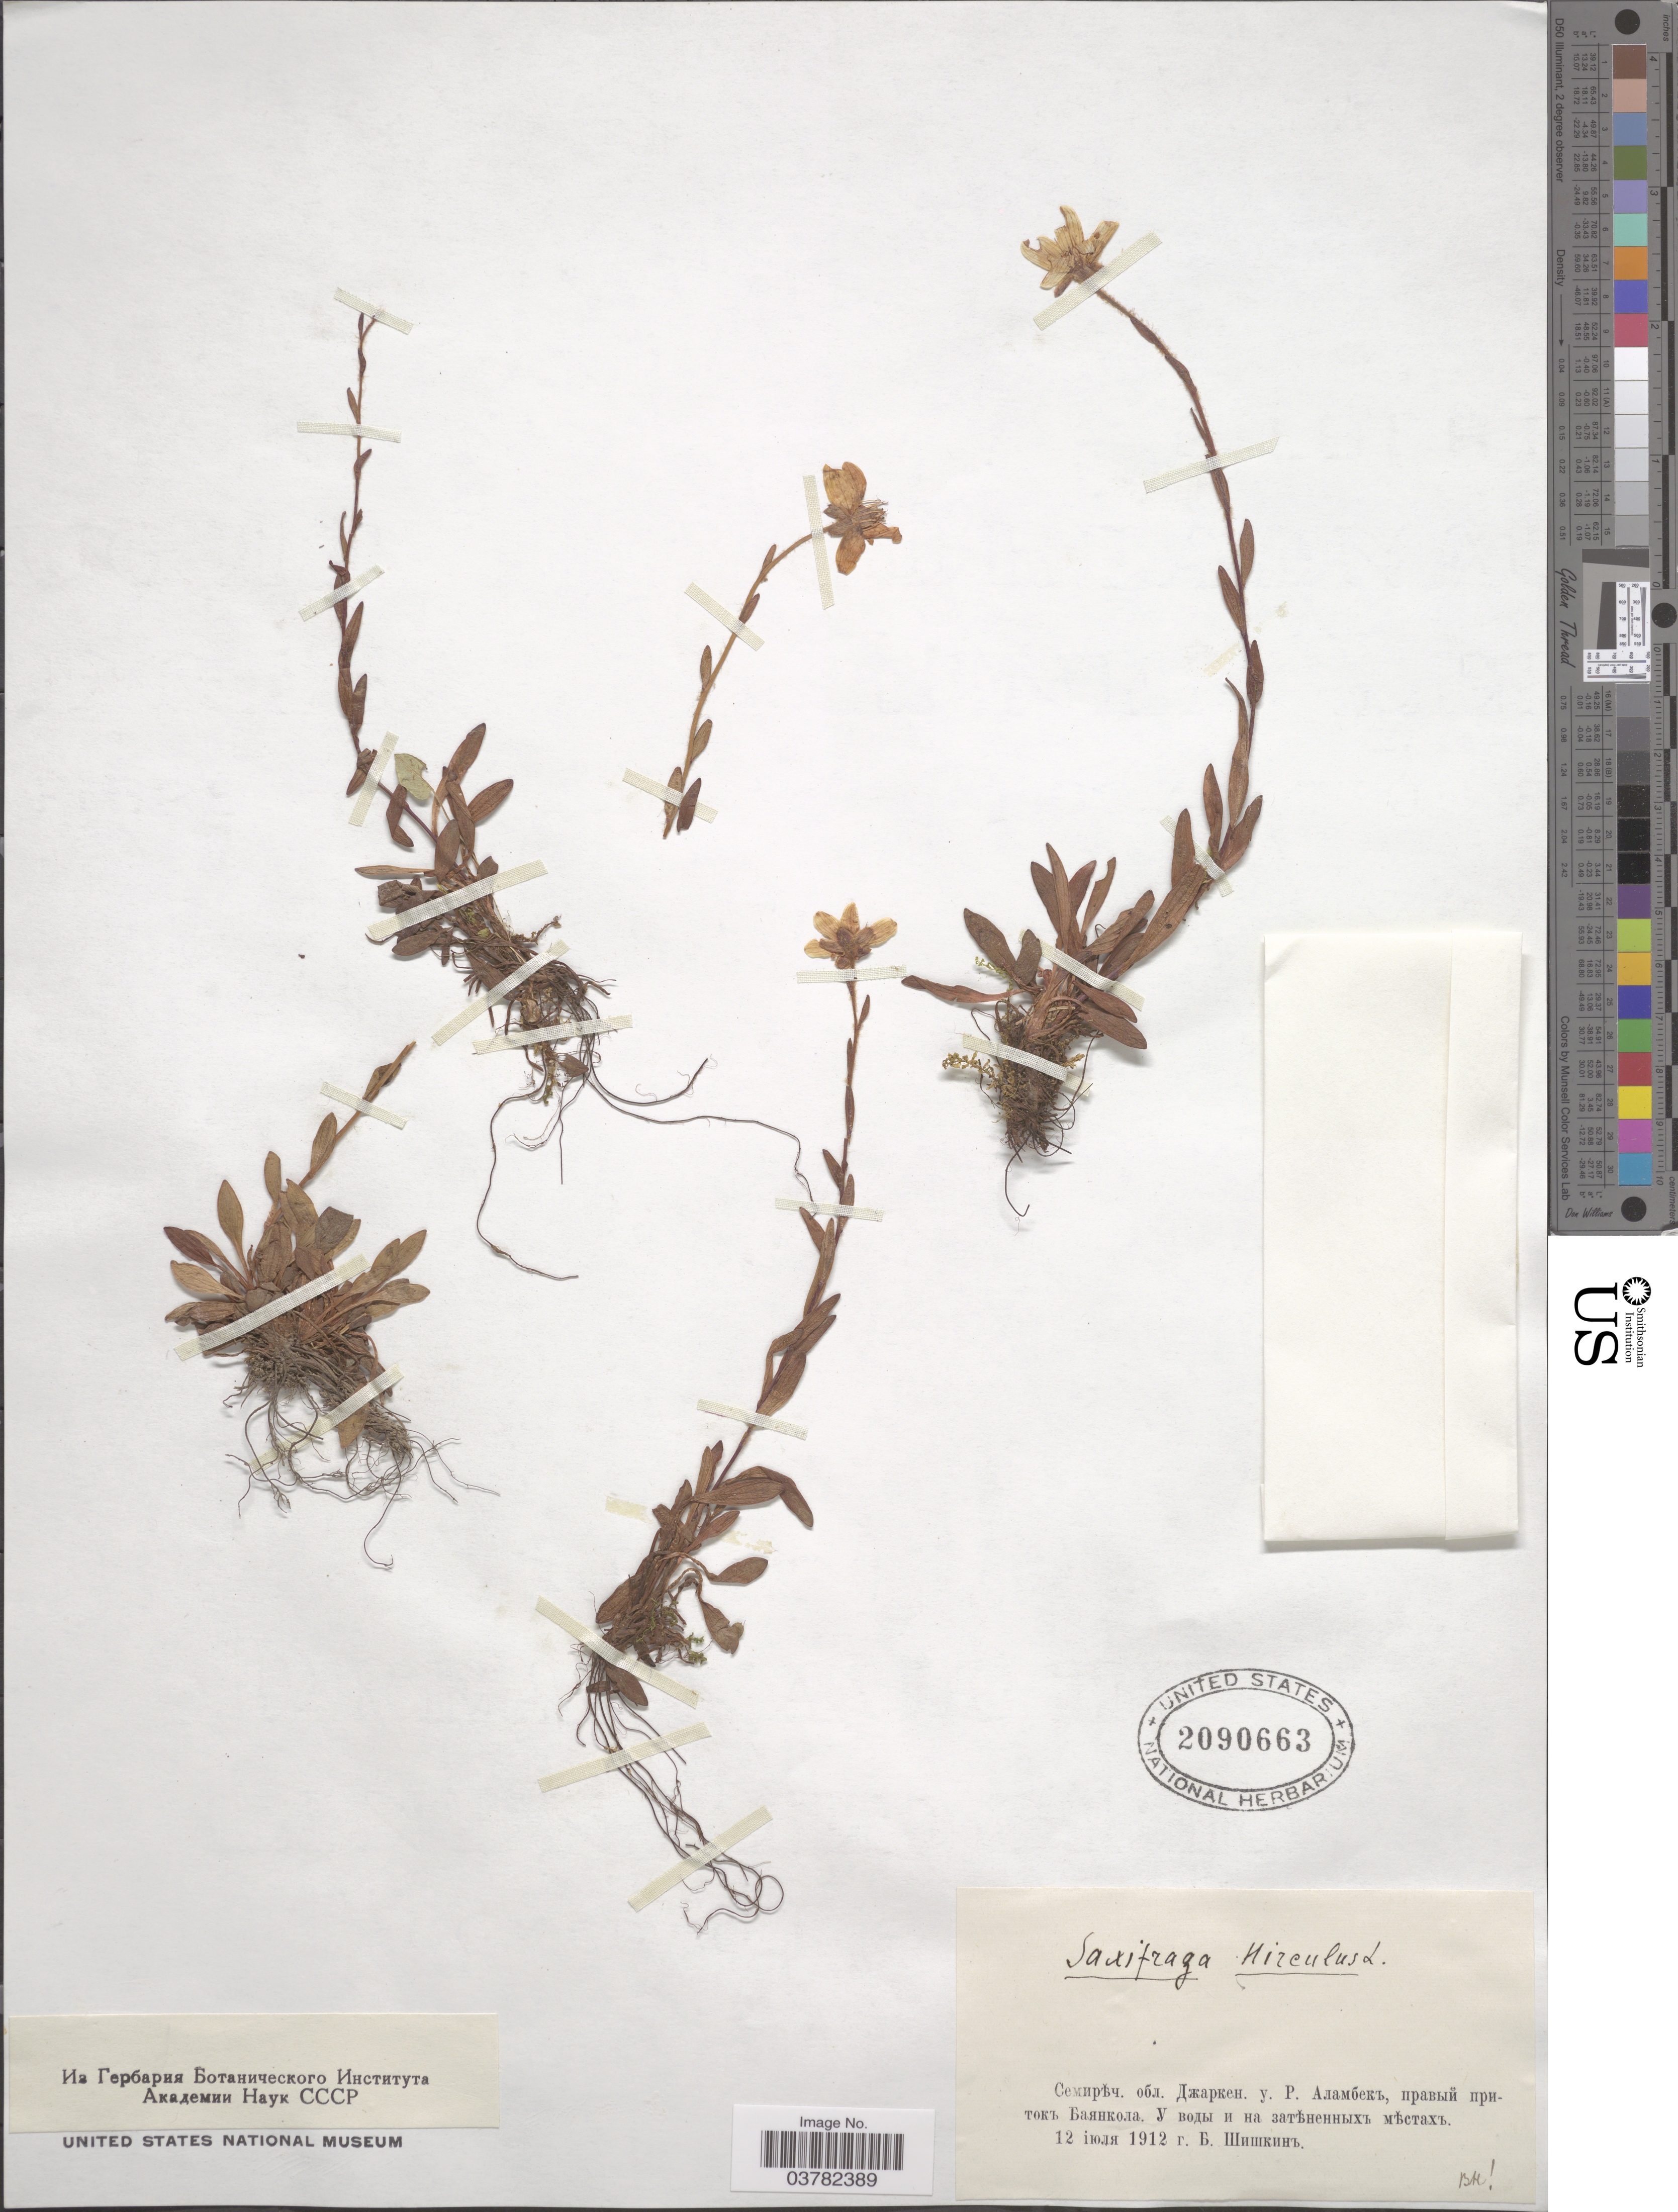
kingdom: Plantae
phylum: Tracheophyta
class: Magnoliopsida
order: Saxifragales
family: Saxifragaceae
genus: Saxifraga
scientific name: Saxifraga hirculus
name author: L.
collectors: B. Shishkin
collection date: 1912-07-12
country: Kazakhstan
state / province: Almaty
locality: River Alambek, right inflow of river Bayankol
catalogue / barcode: US 2090663